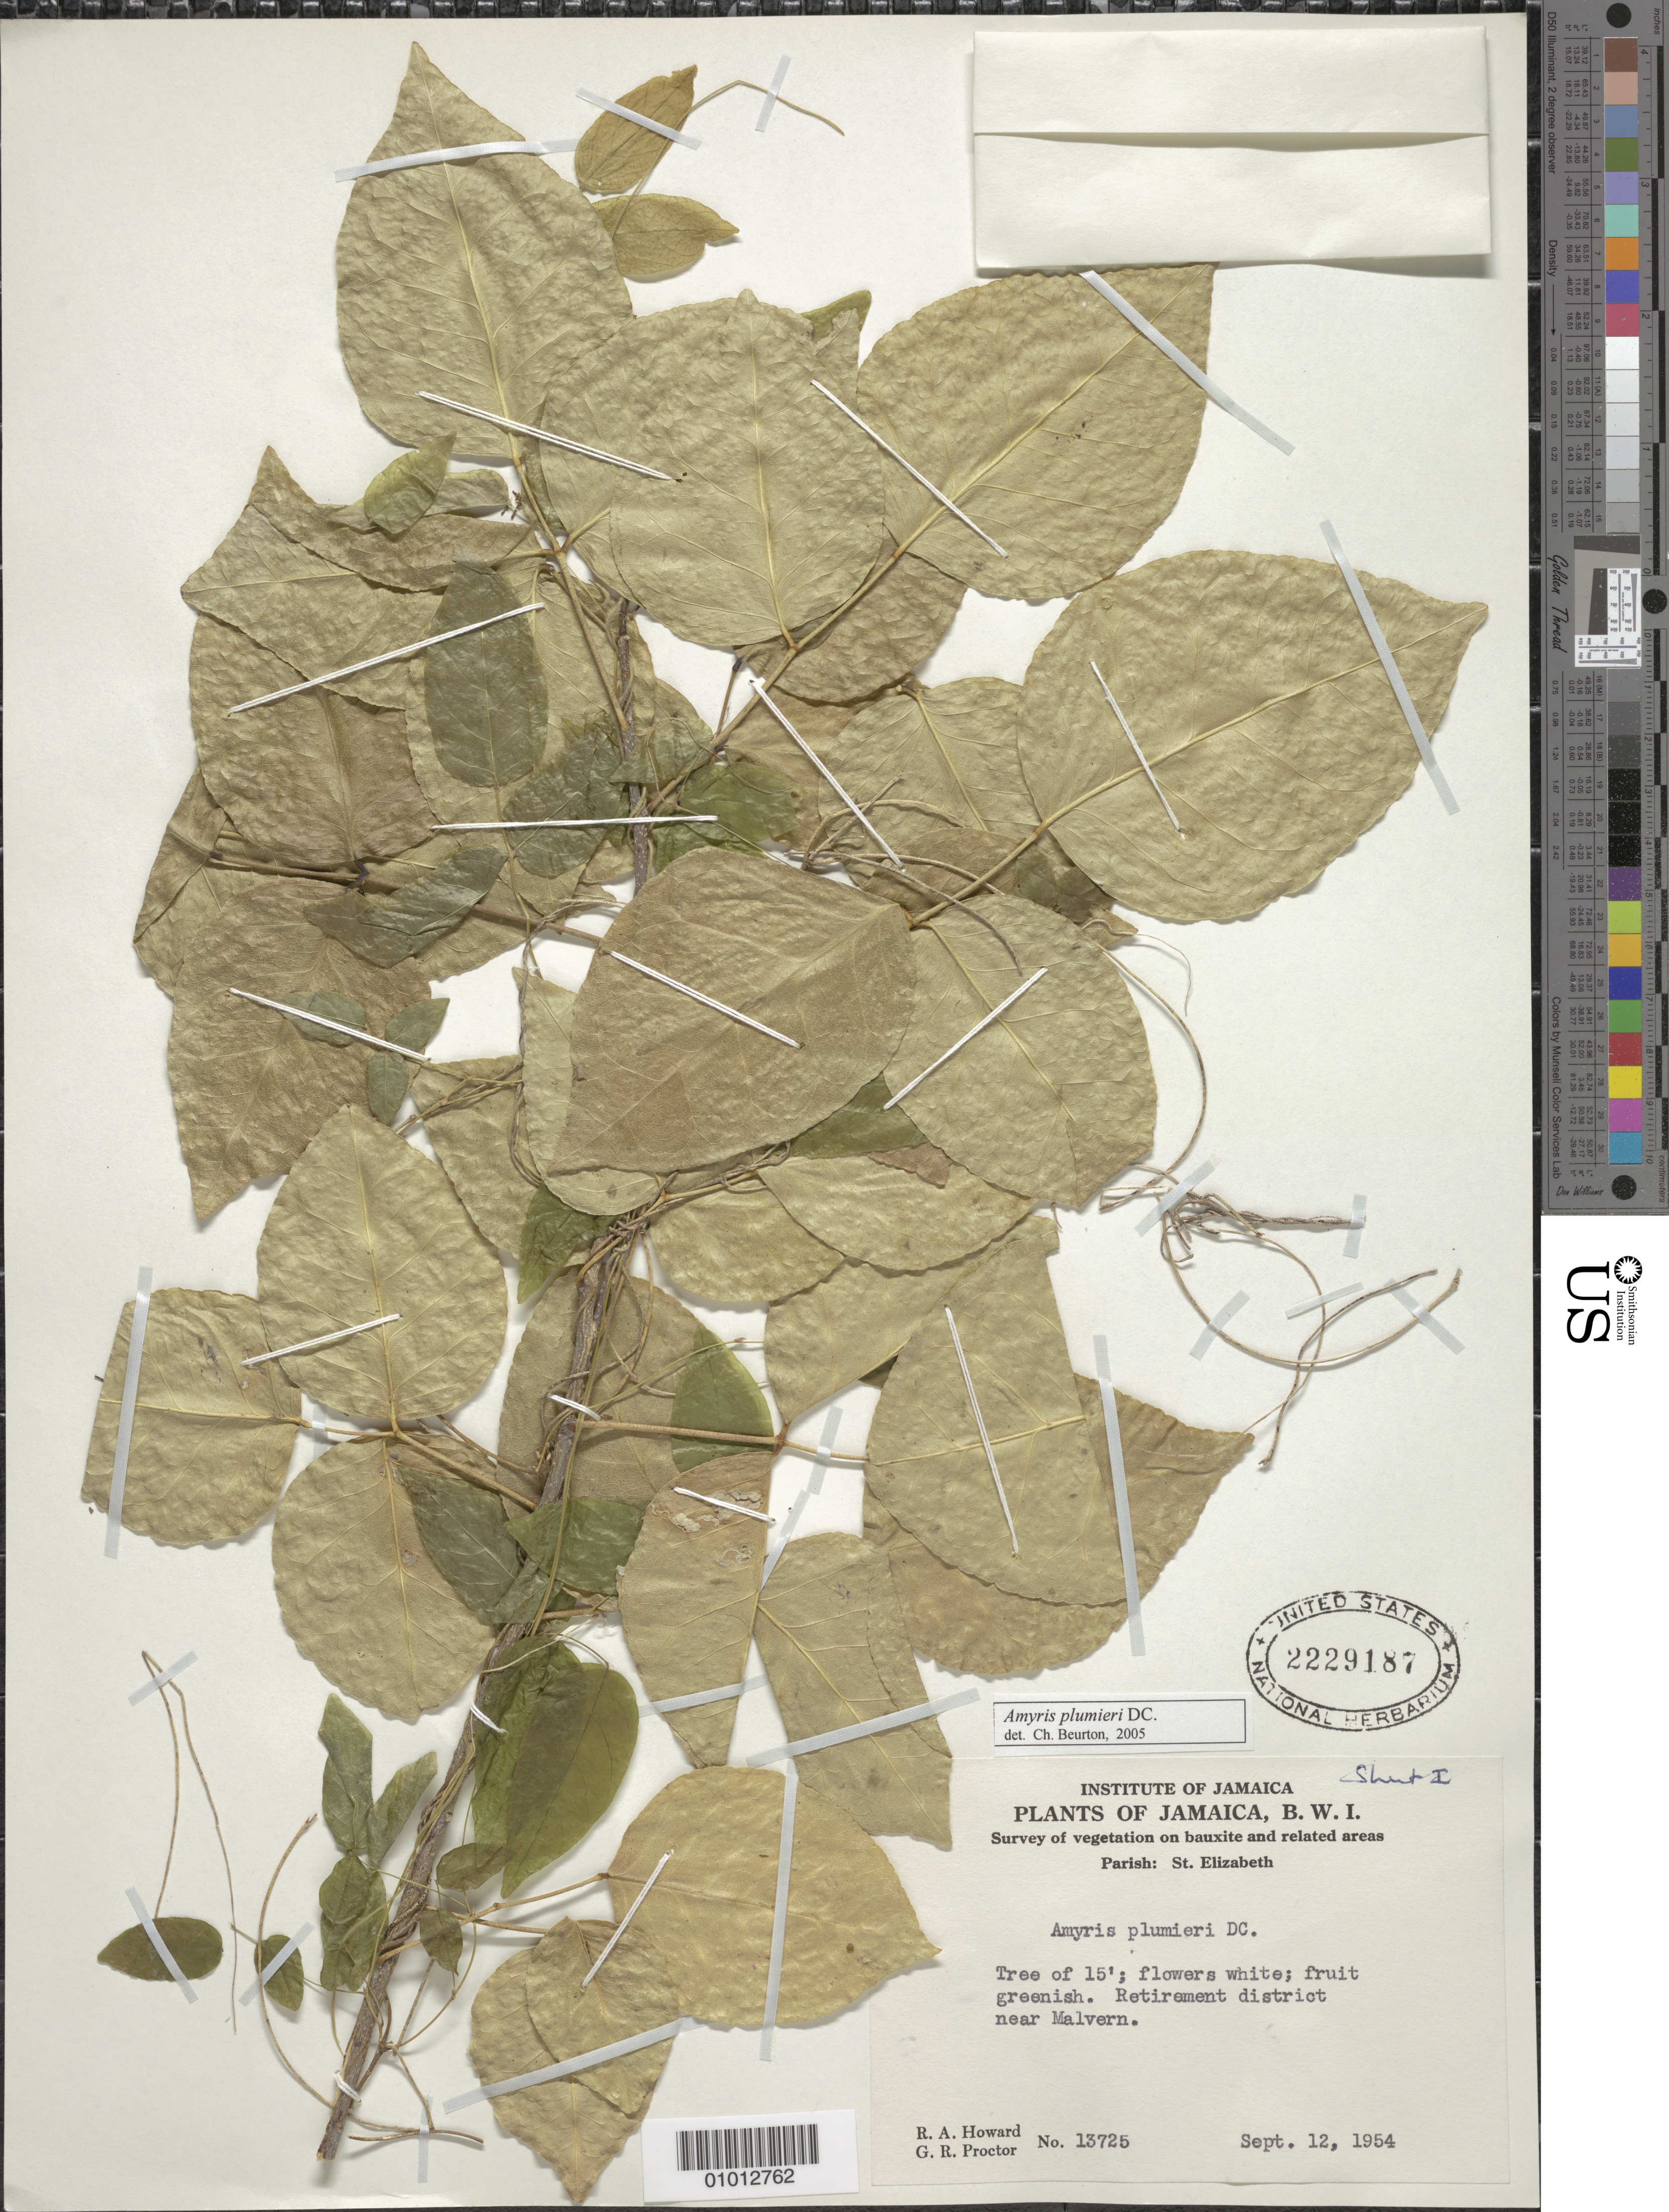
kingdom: Plantae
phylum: Tracheophyta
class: Magnoliopsida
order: Sapindales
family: Rutaceae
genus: Amyris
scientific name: Amyris plumieri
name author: DC.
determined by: Beurton, C.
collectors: R. A. Howard & G. R. Proctor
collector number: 13725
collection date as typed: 12 Sep 1954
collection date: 1954-09-12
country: Jamaica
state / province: Saint Elizabeth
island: Jamaica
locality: Retirement district near Malvern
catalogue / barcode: US 2229187